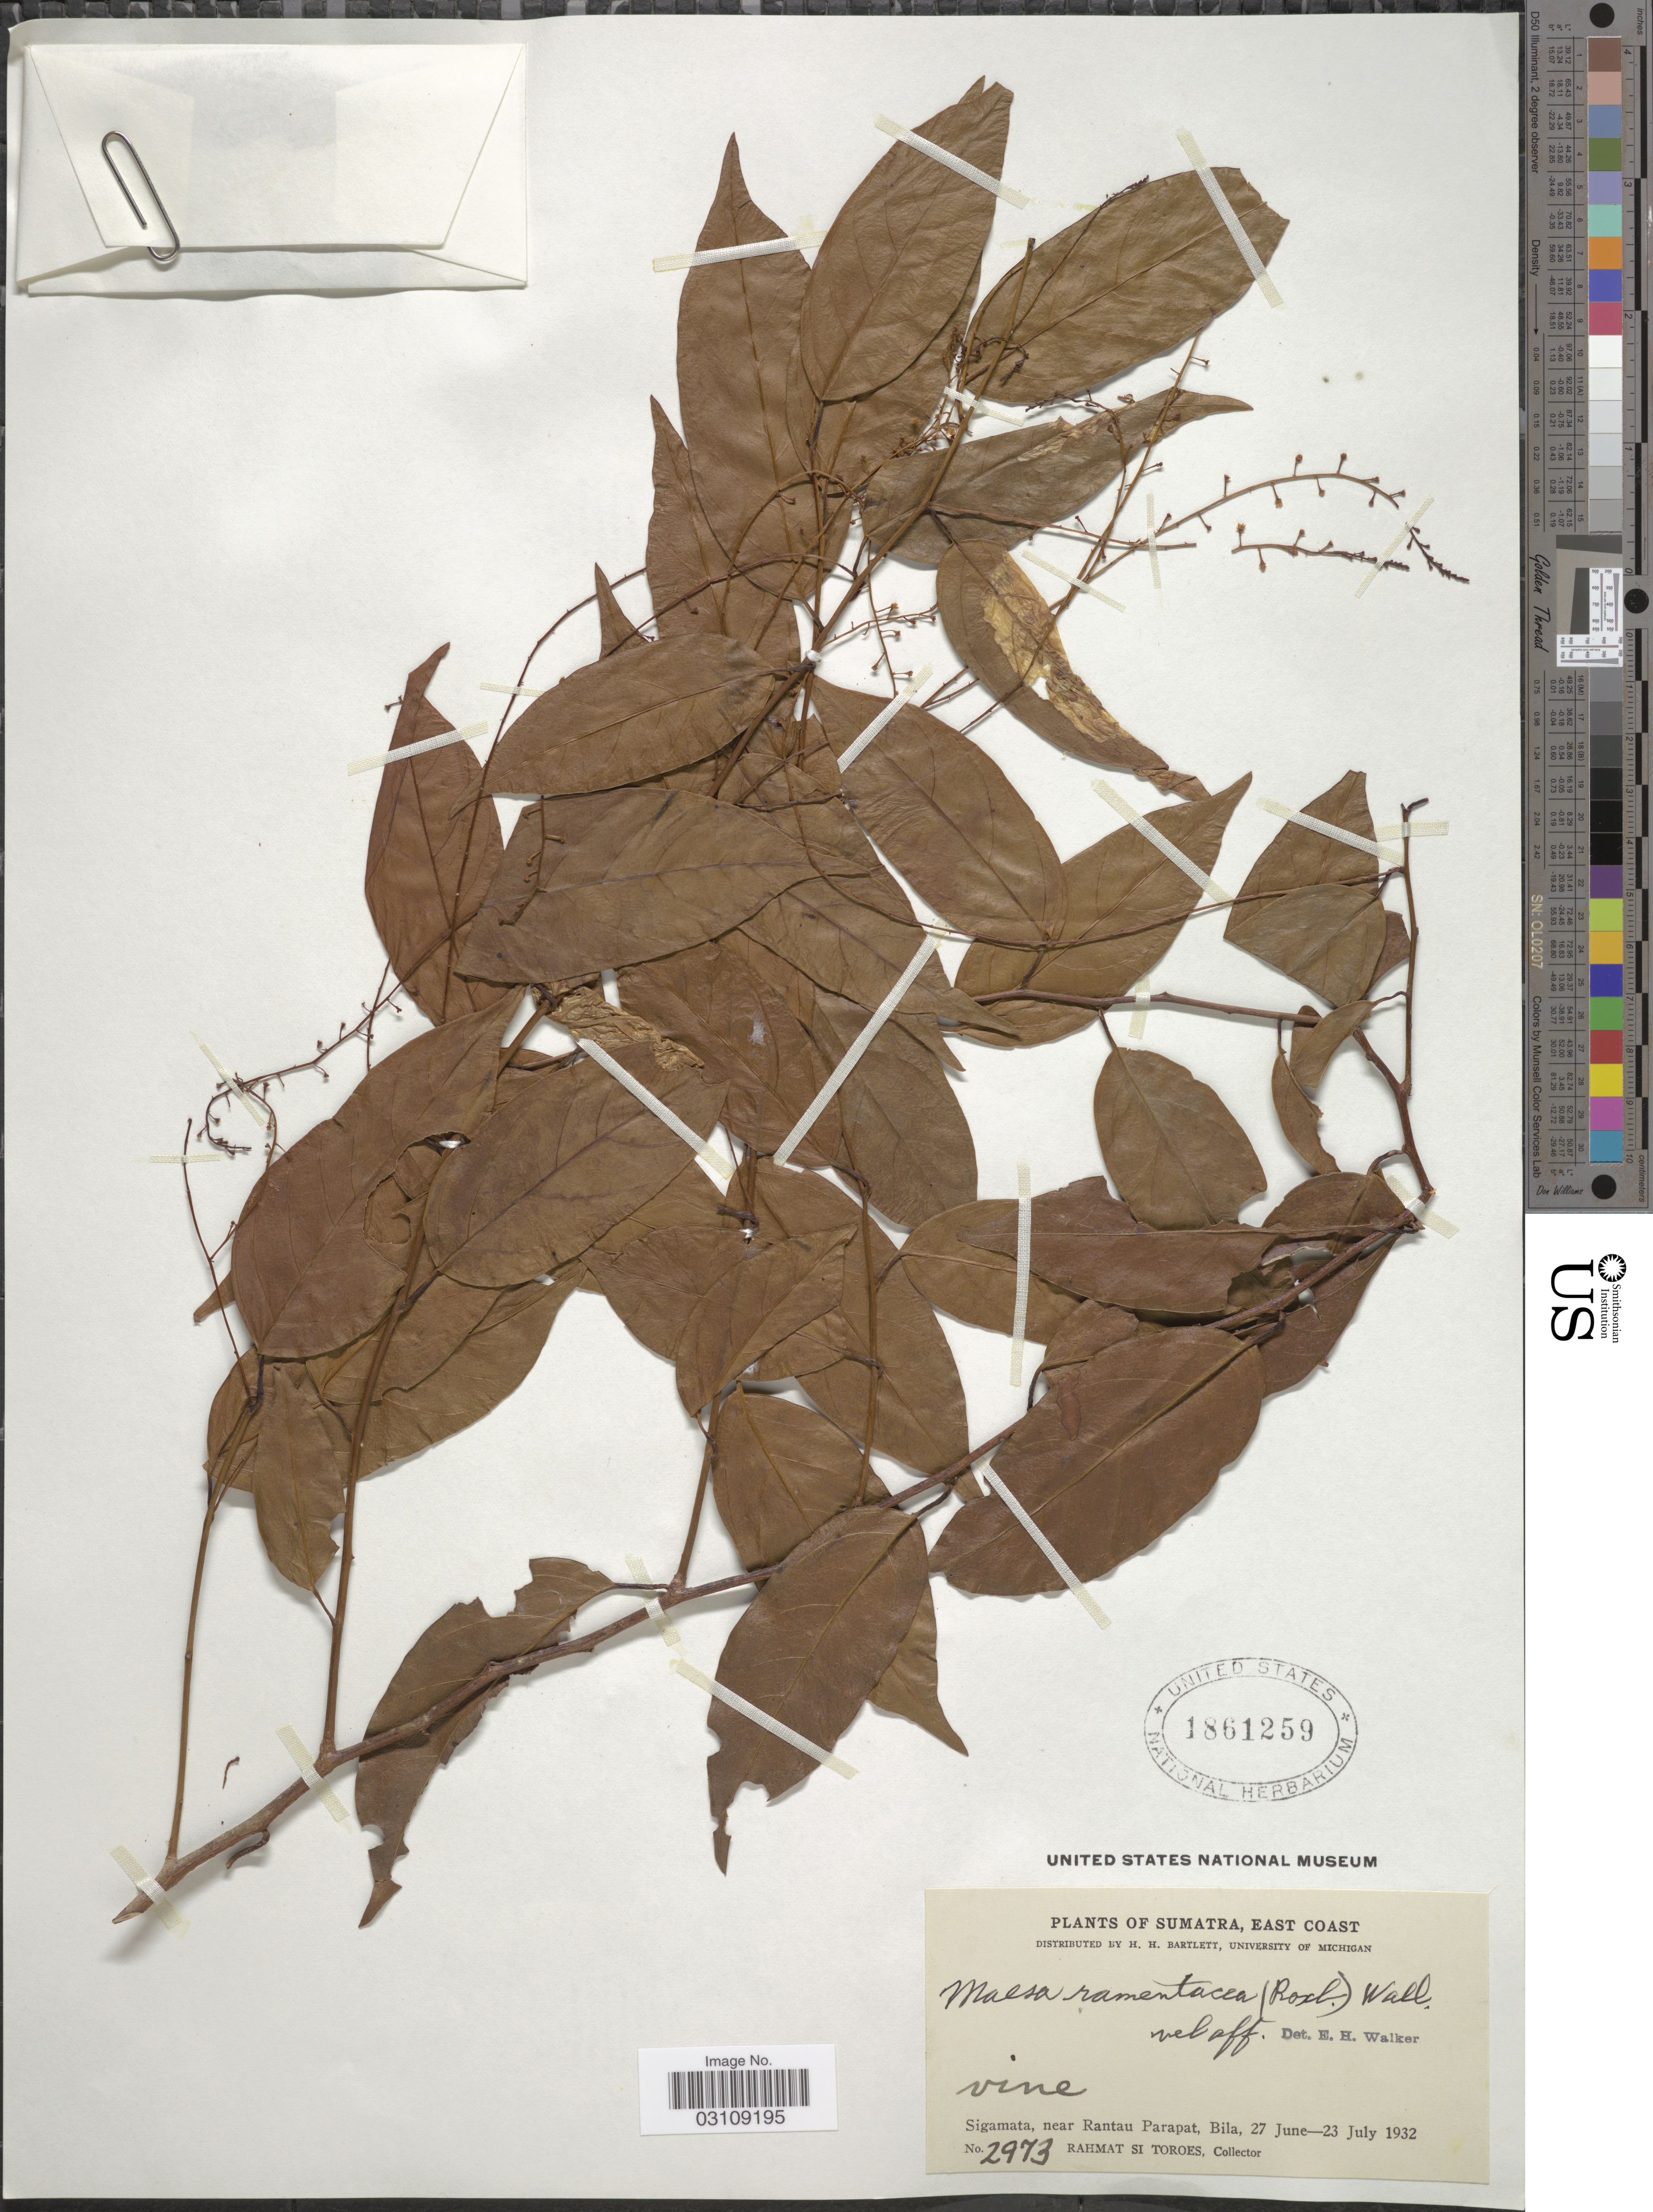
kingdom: Plantae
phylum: Tracheophyta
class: Magnoliopsida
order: Ericales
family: Primulaceae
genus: Maesa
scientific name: Maesa ramentacea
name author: (Roxb.) A. DC.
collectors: Rahmat Si Boeea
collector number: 2973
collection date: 1932-06-27/1932-07-23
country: Indonesia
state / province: Sumatra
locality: East Coast. Sigamata, near Rantau Parapat, Bila.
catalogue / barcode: US 1861259